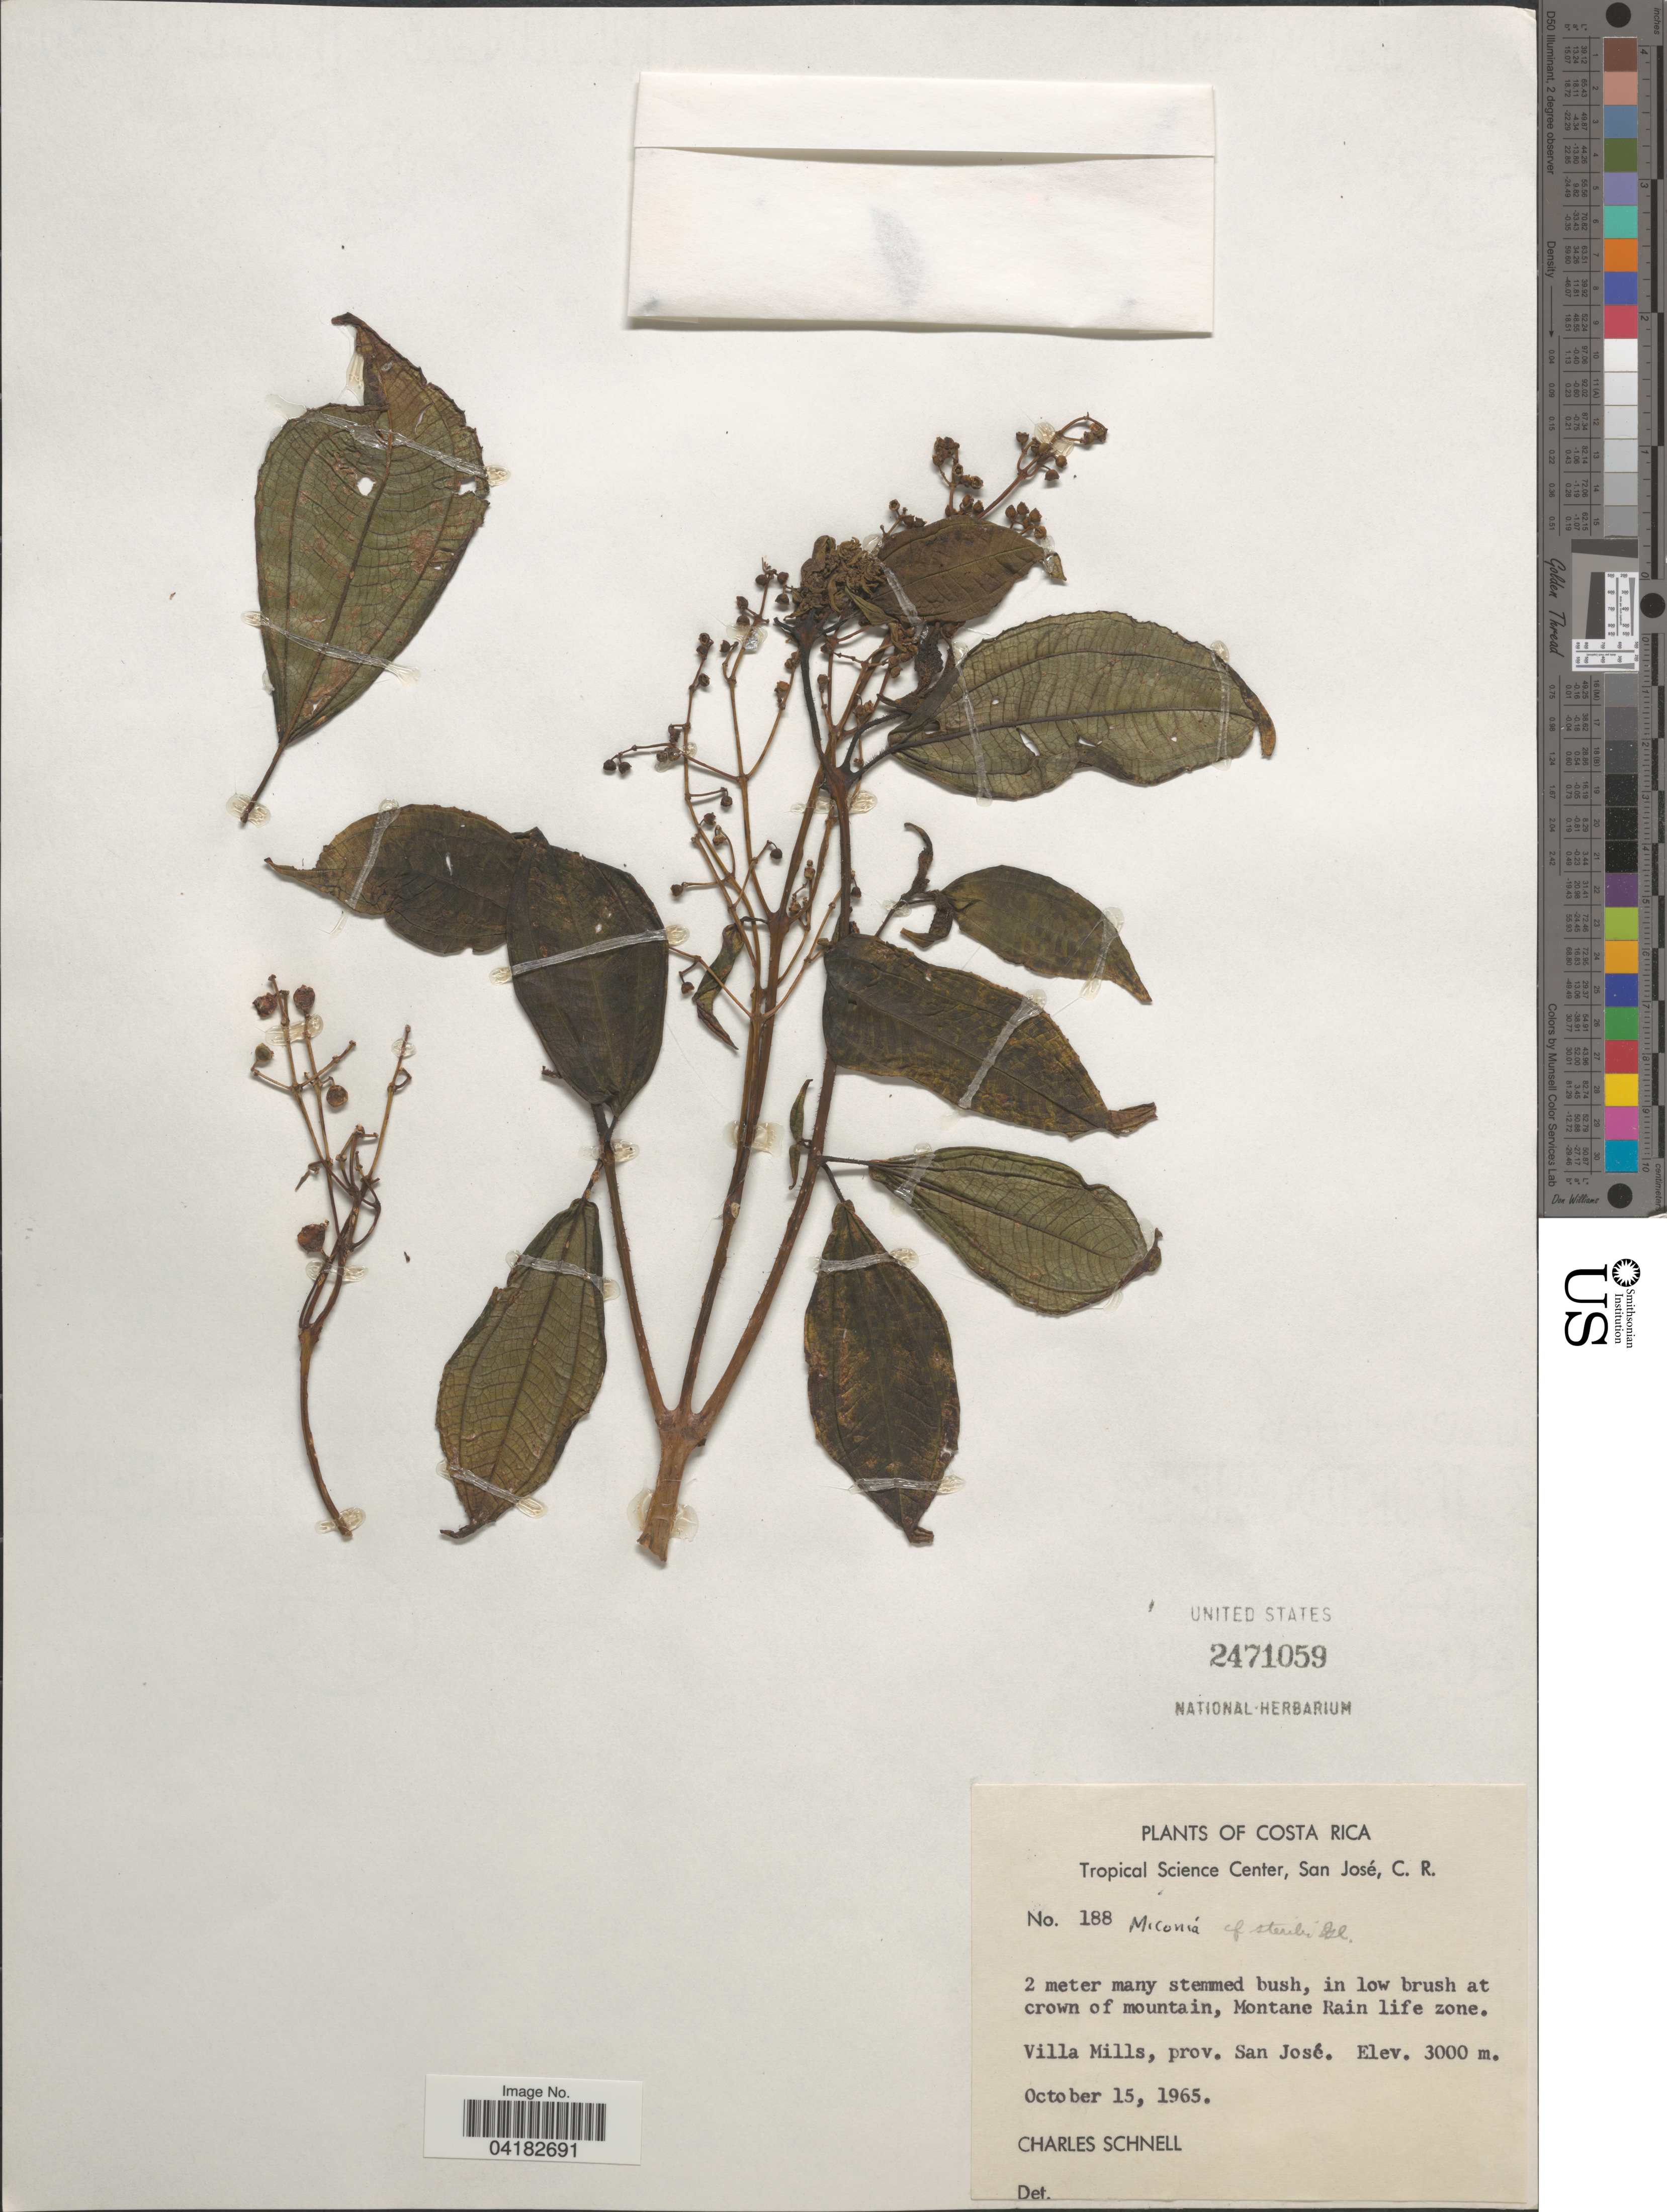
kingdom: Plantae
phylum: Tracheophyta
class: Magnoliopsida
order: Myrtales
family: Melastomataceae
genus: Miconia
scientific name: Miconia sterilis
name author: Gleason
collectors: C. Schnell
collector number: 188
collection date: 1965-10-15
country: Costa Rica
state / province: San José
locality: In low brush at crown of mountain, Montane Rain life zone. Villa Mills.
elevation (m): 3000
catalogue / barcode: US 2471059